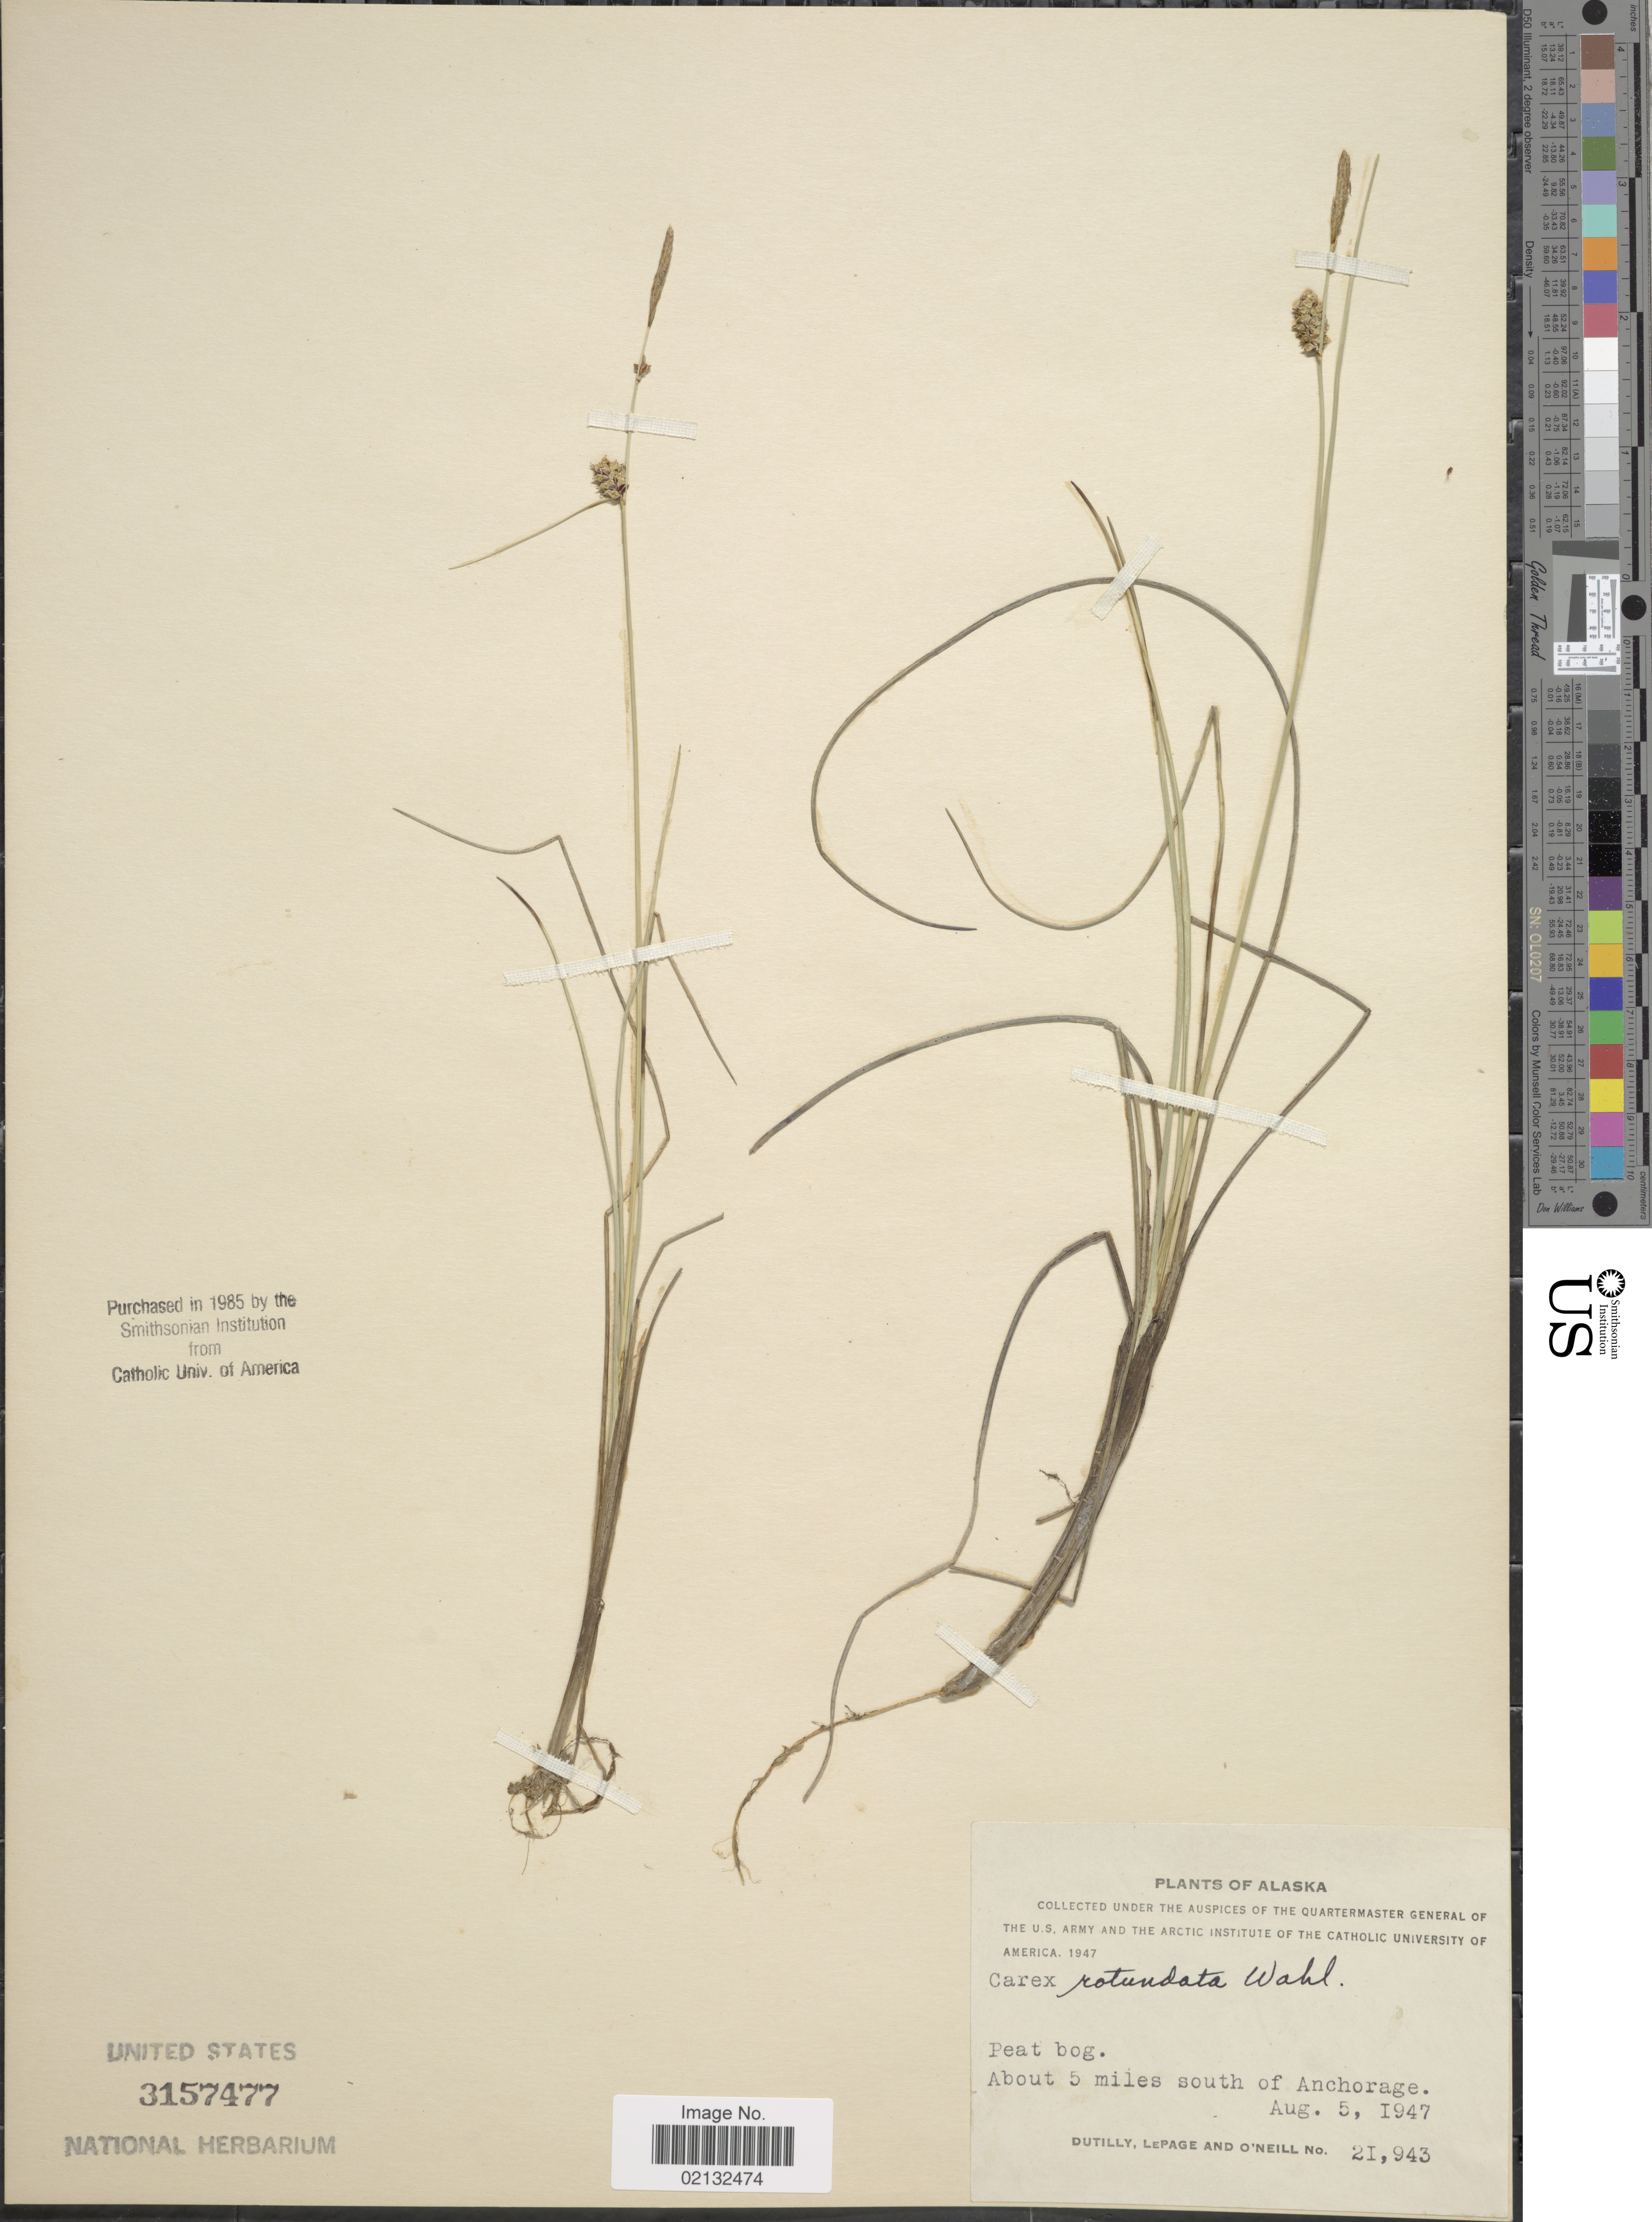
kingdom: Plantae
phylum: Tracheophyta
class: Liliopsida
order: Poales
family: Cyperaceae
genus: Carex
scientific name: Carex rotundata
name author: Wahlenb.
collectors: -. Dutilly, -. LePage & O' Neill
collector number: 21943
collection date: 1947-08-05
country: United States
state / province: Alaska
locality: About 5 miles south of Anchorage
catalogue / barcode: US 3157477